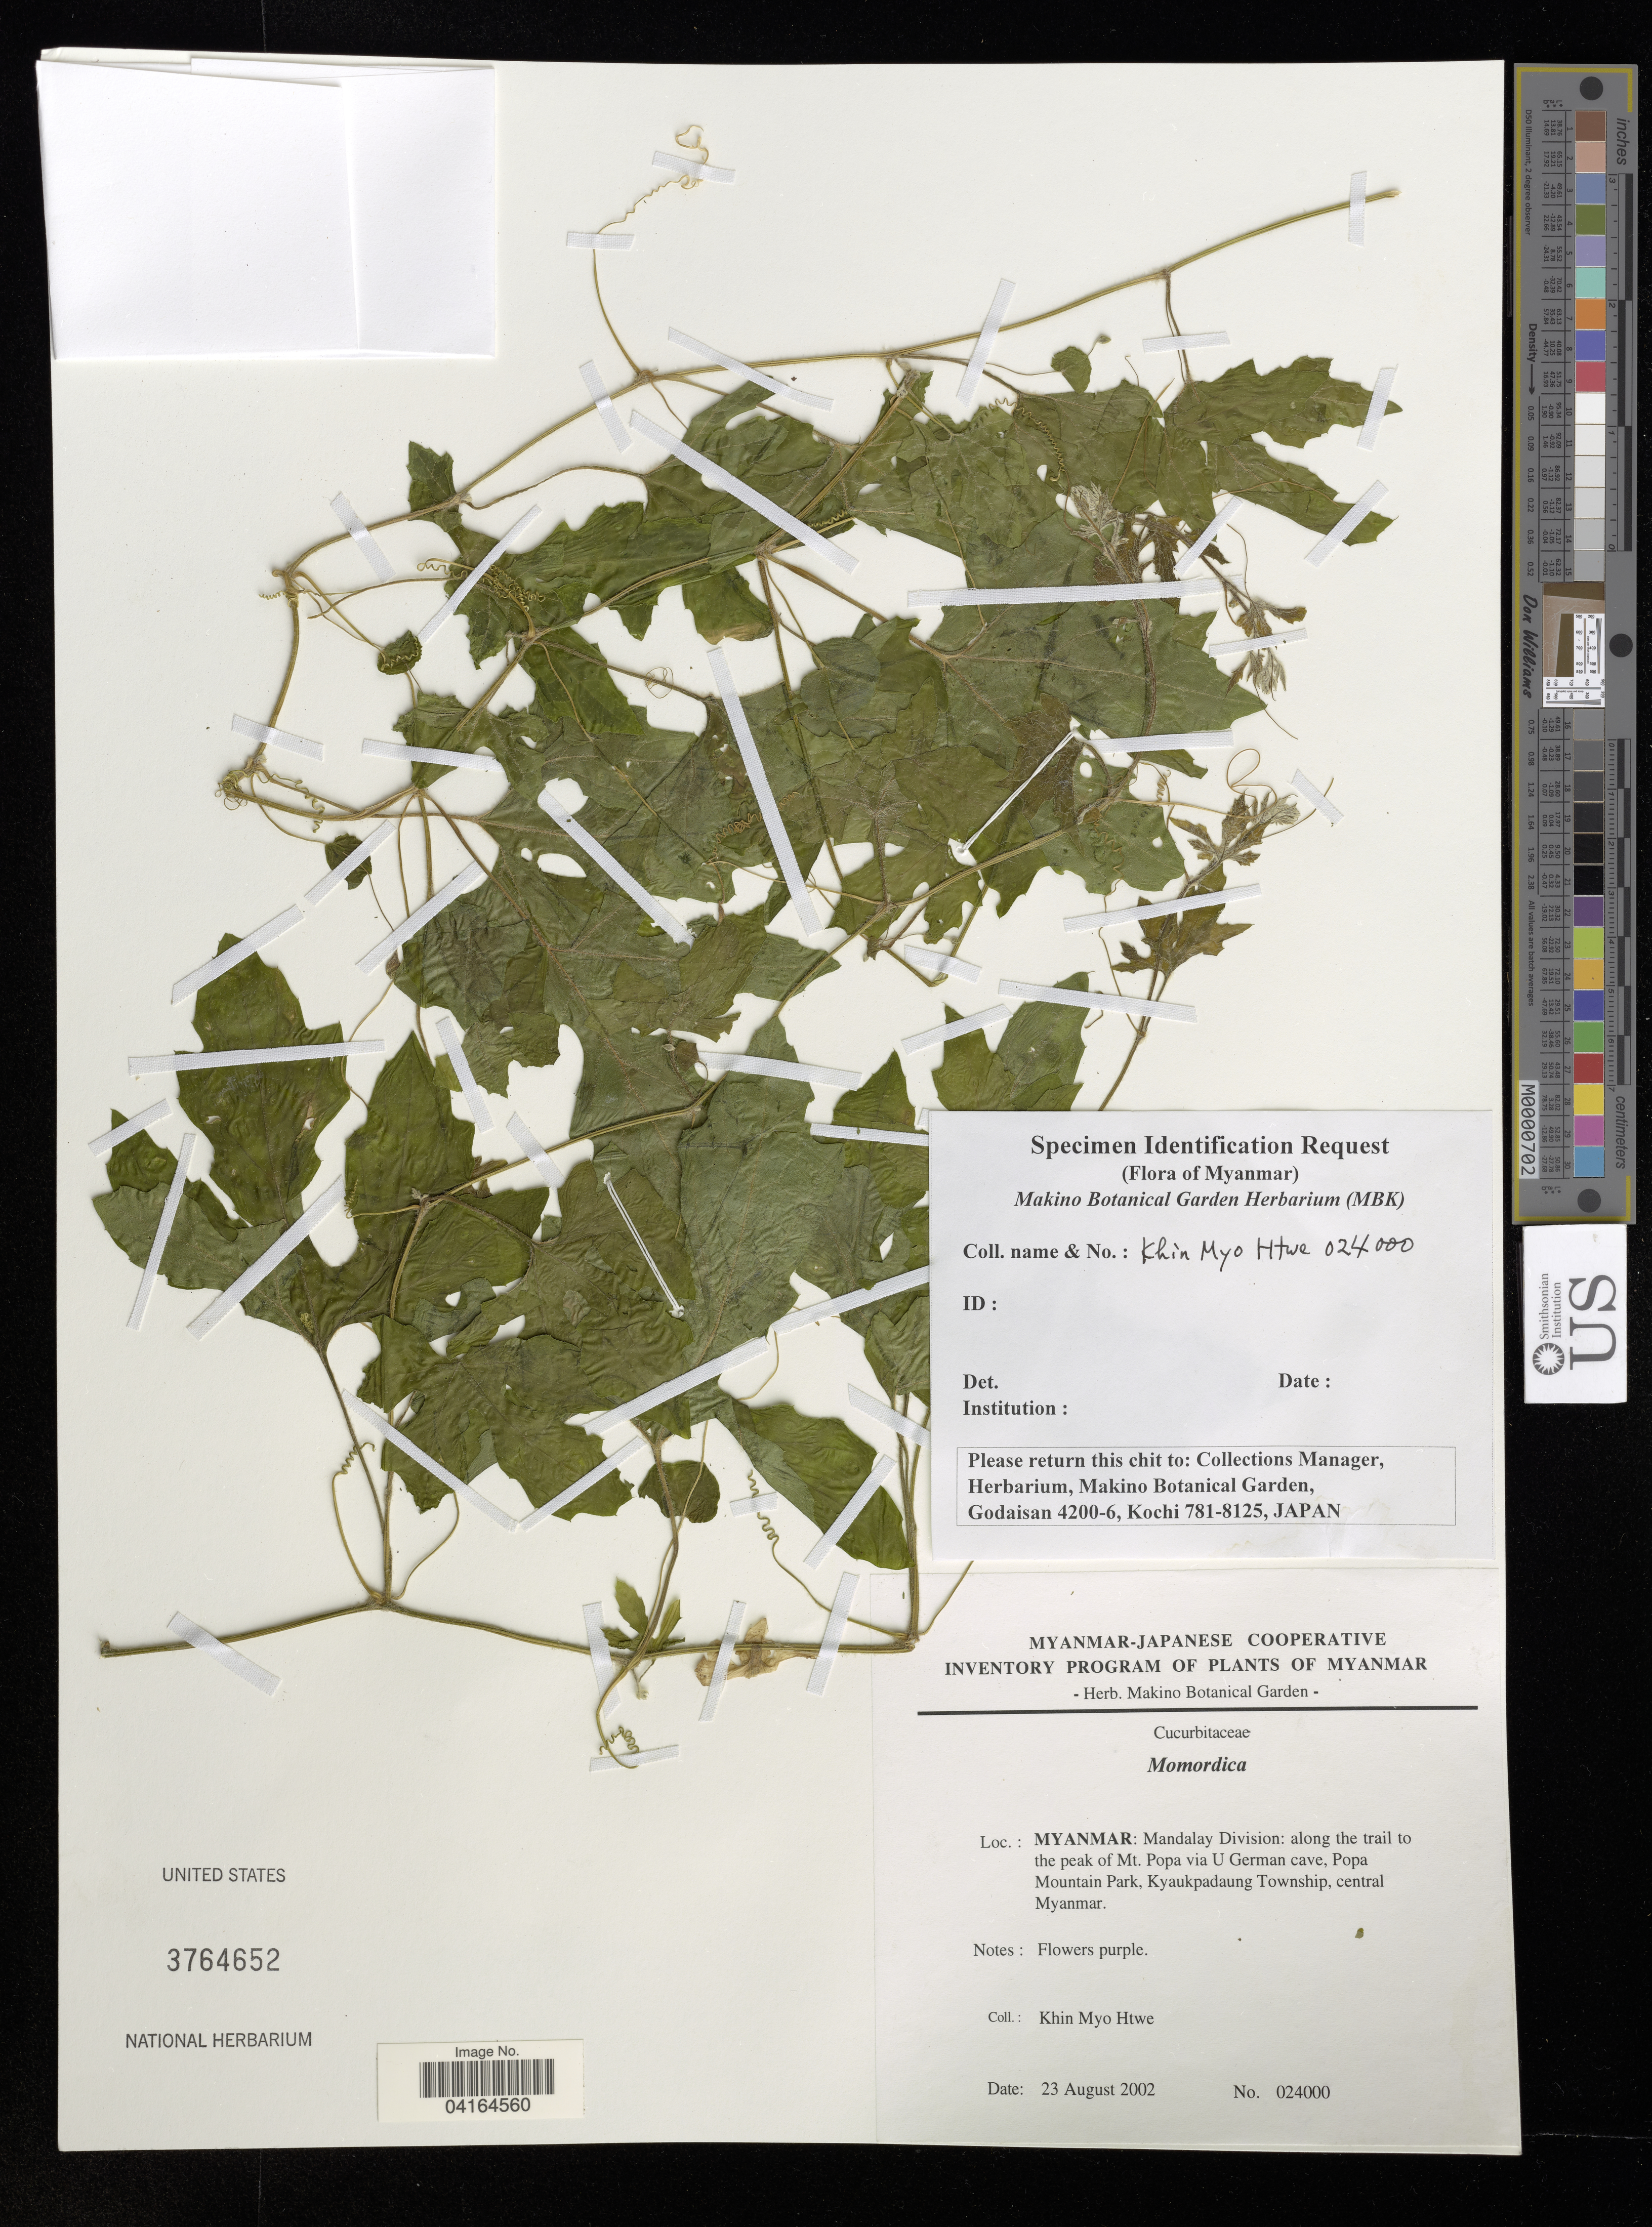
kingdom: Plantae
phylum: Tracheophyta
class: Magnoliopsida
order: Cucurbitales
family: Cucurbitaceae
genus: Momordica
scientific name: Momordica sp.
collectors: K. Htwe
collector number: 024000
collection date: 2002-08-23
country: Myanmar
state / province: Mandalay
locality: Mandalay Division: along the trail to the peak of Mt. Popa via U German cave, Popa Mountain Park, Kyaukpadaung Township, central Myanmar.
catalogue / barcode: US 3764652